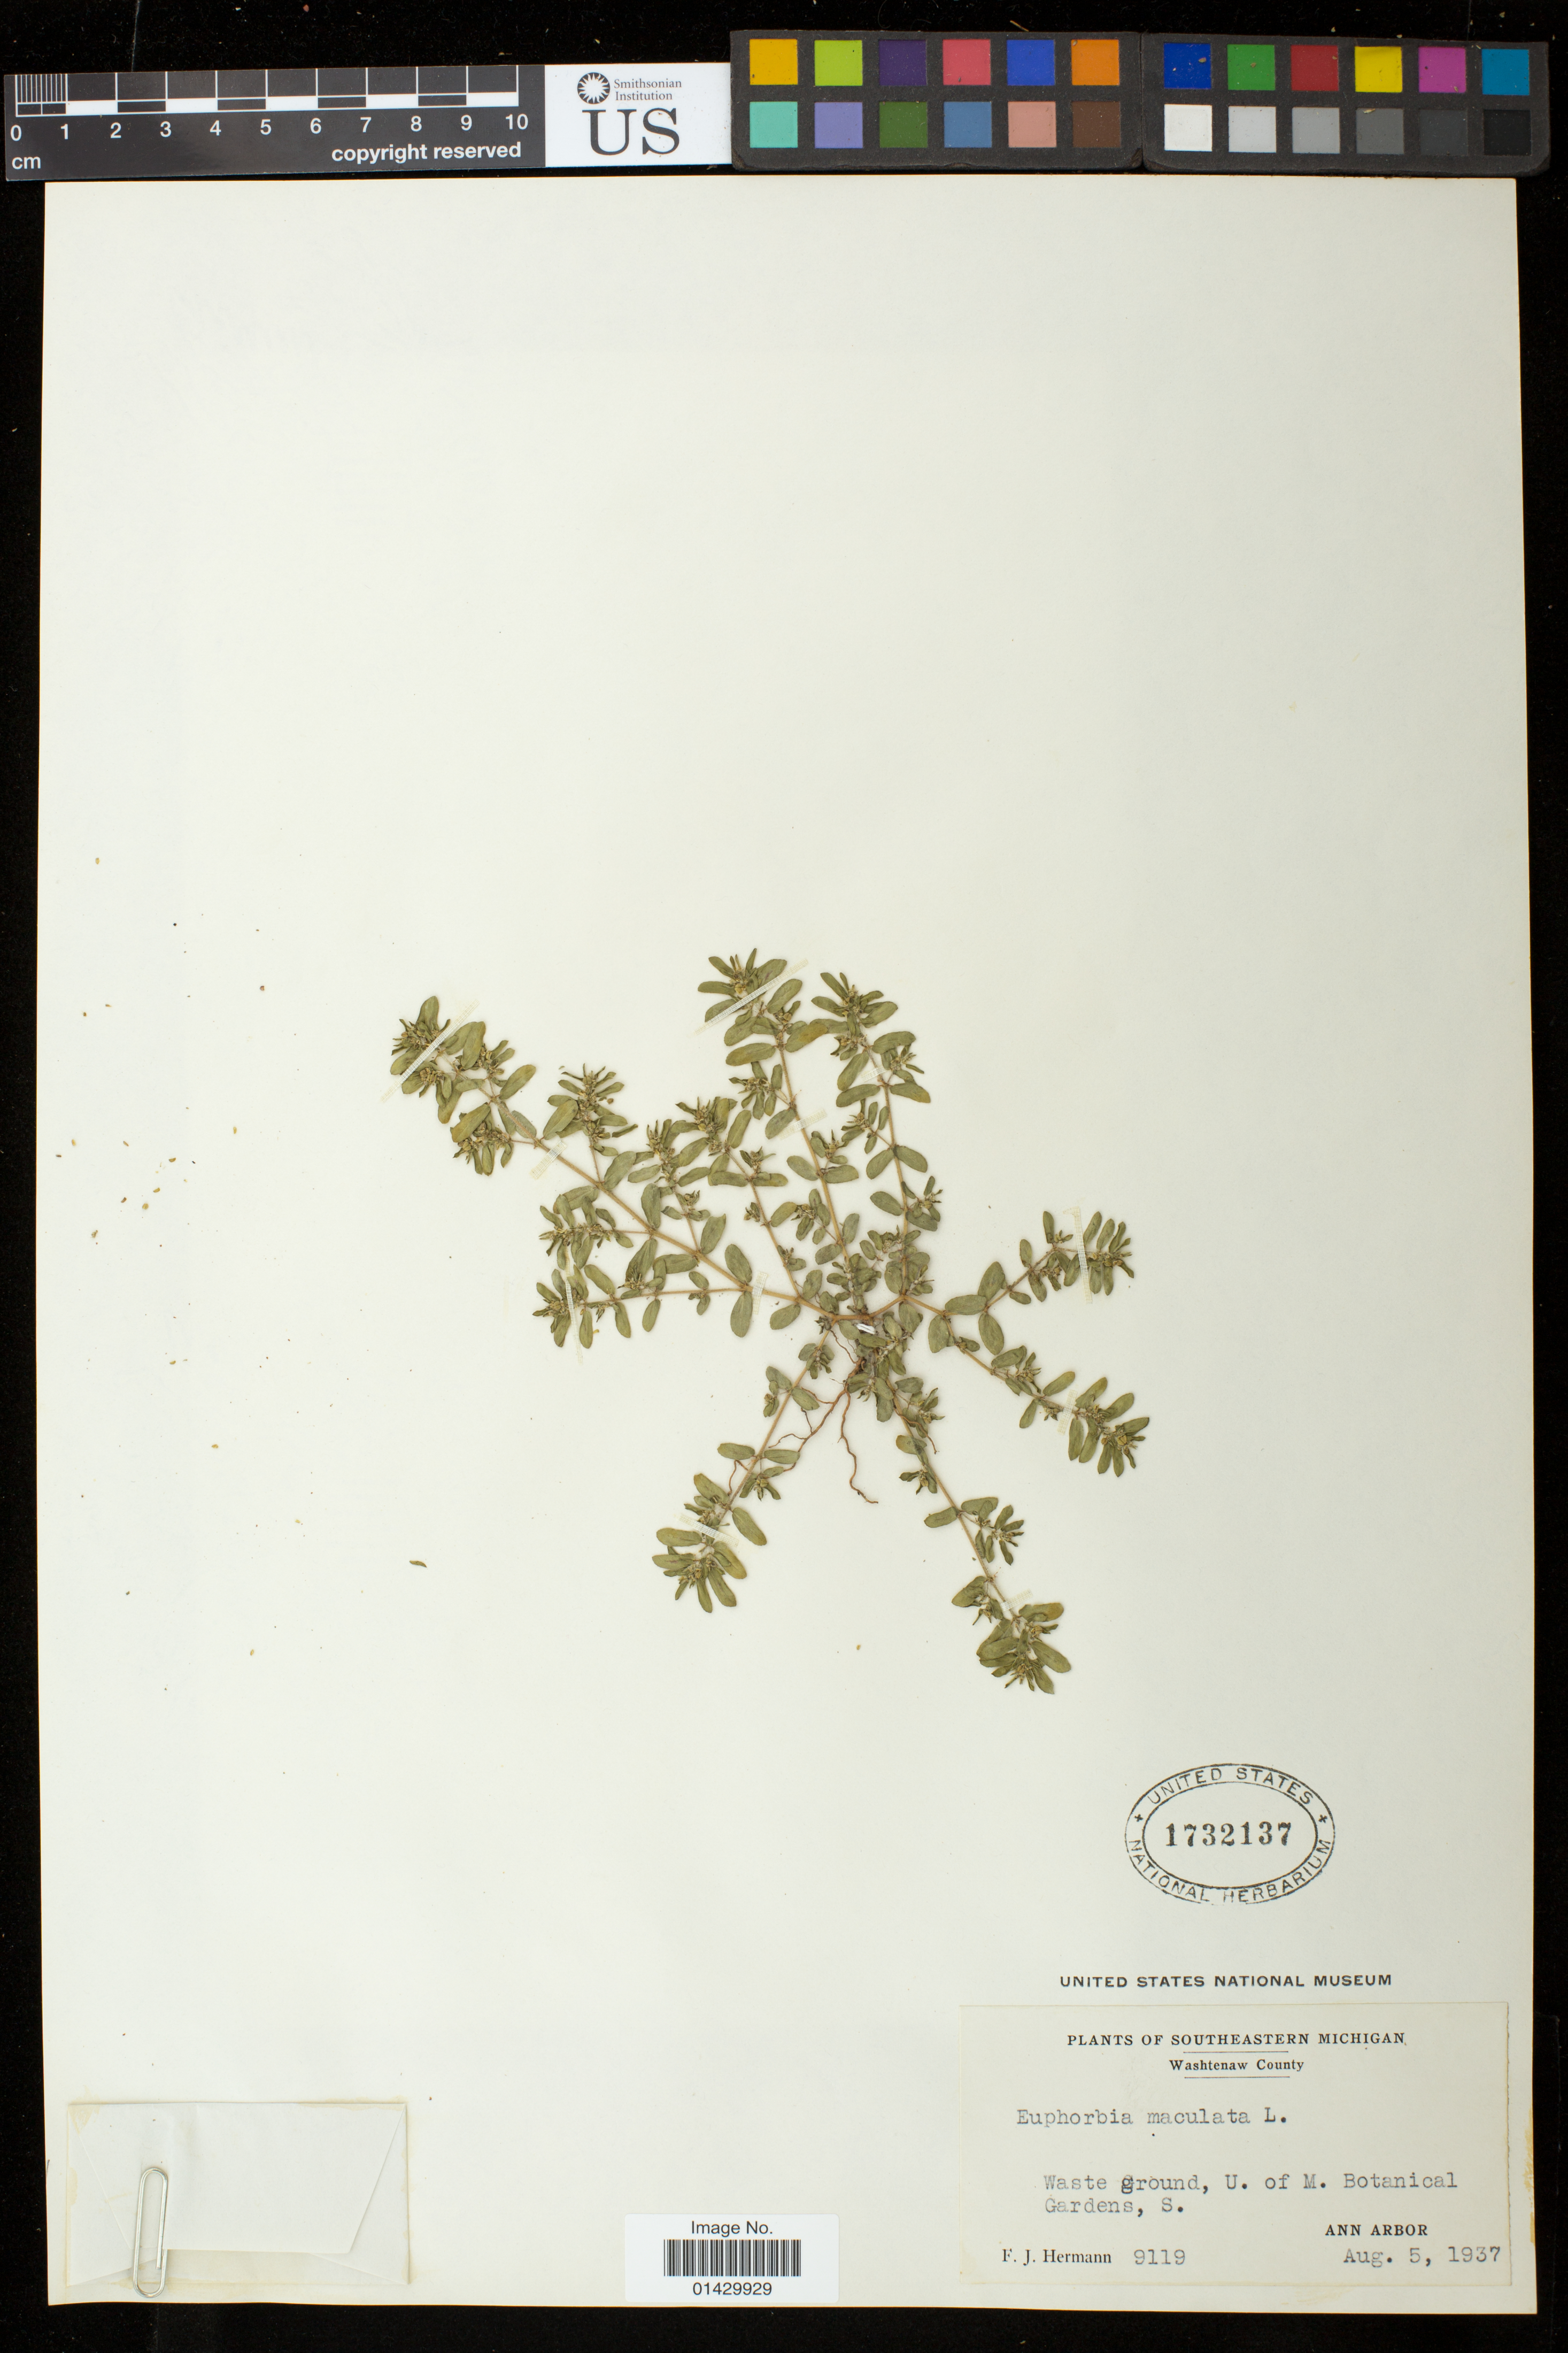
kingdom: Plantae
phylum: Tracheophyta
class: Magnoliopsida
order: Malpighiales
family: Euphorbiaceae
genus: Euphorbia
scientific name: Euphorbia maculata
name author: L.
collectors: F. J. Hermann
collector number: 9119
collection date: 1937-08-05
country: United States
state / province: Michigan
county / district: Washtenaw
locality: U. of M. Botanical Gardens, S. Ann Arbor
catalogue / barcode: US 1732137